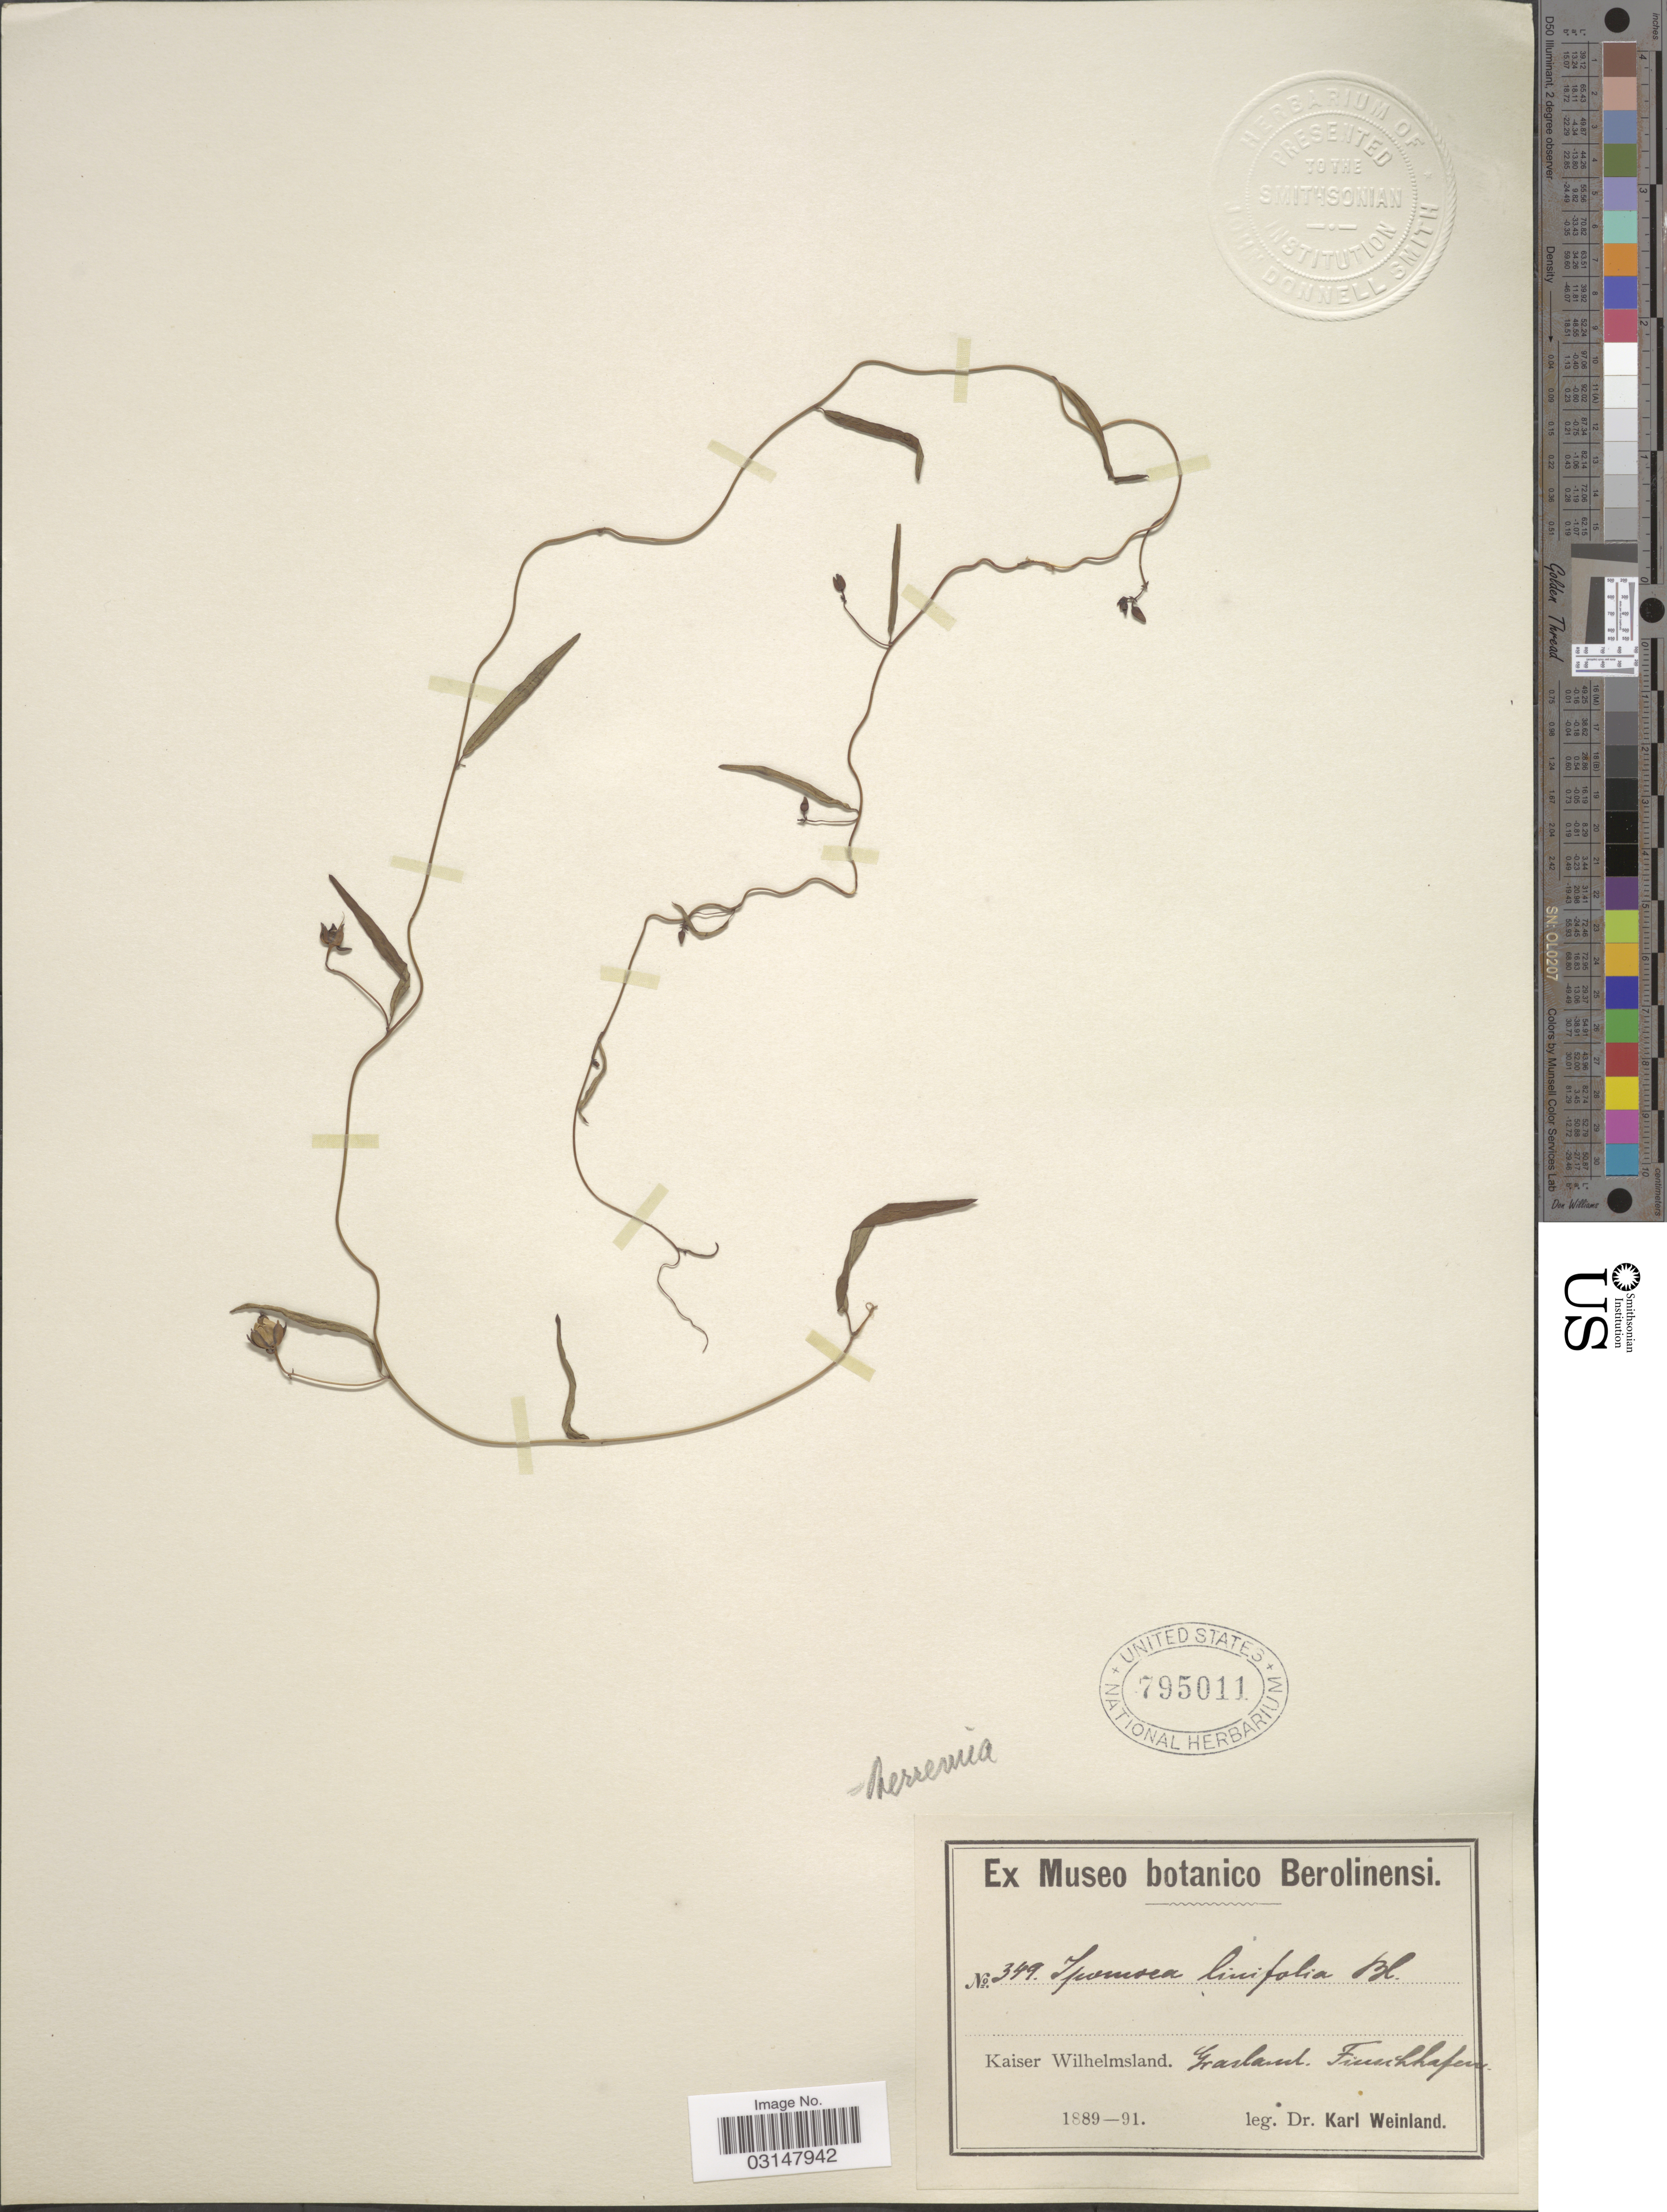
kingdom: Plantae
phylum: Tracheophyta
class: Magnoliopsida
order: Solanales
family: Convolvulaceae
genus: Merremia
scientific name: Merremia hirta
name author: (L.) Merr.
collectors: K. Weinland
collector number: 349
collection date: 1889/1891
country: Papua New Guinea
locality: Kaiser Wilhelmsland. Finschhafen.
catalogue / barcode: US 795011